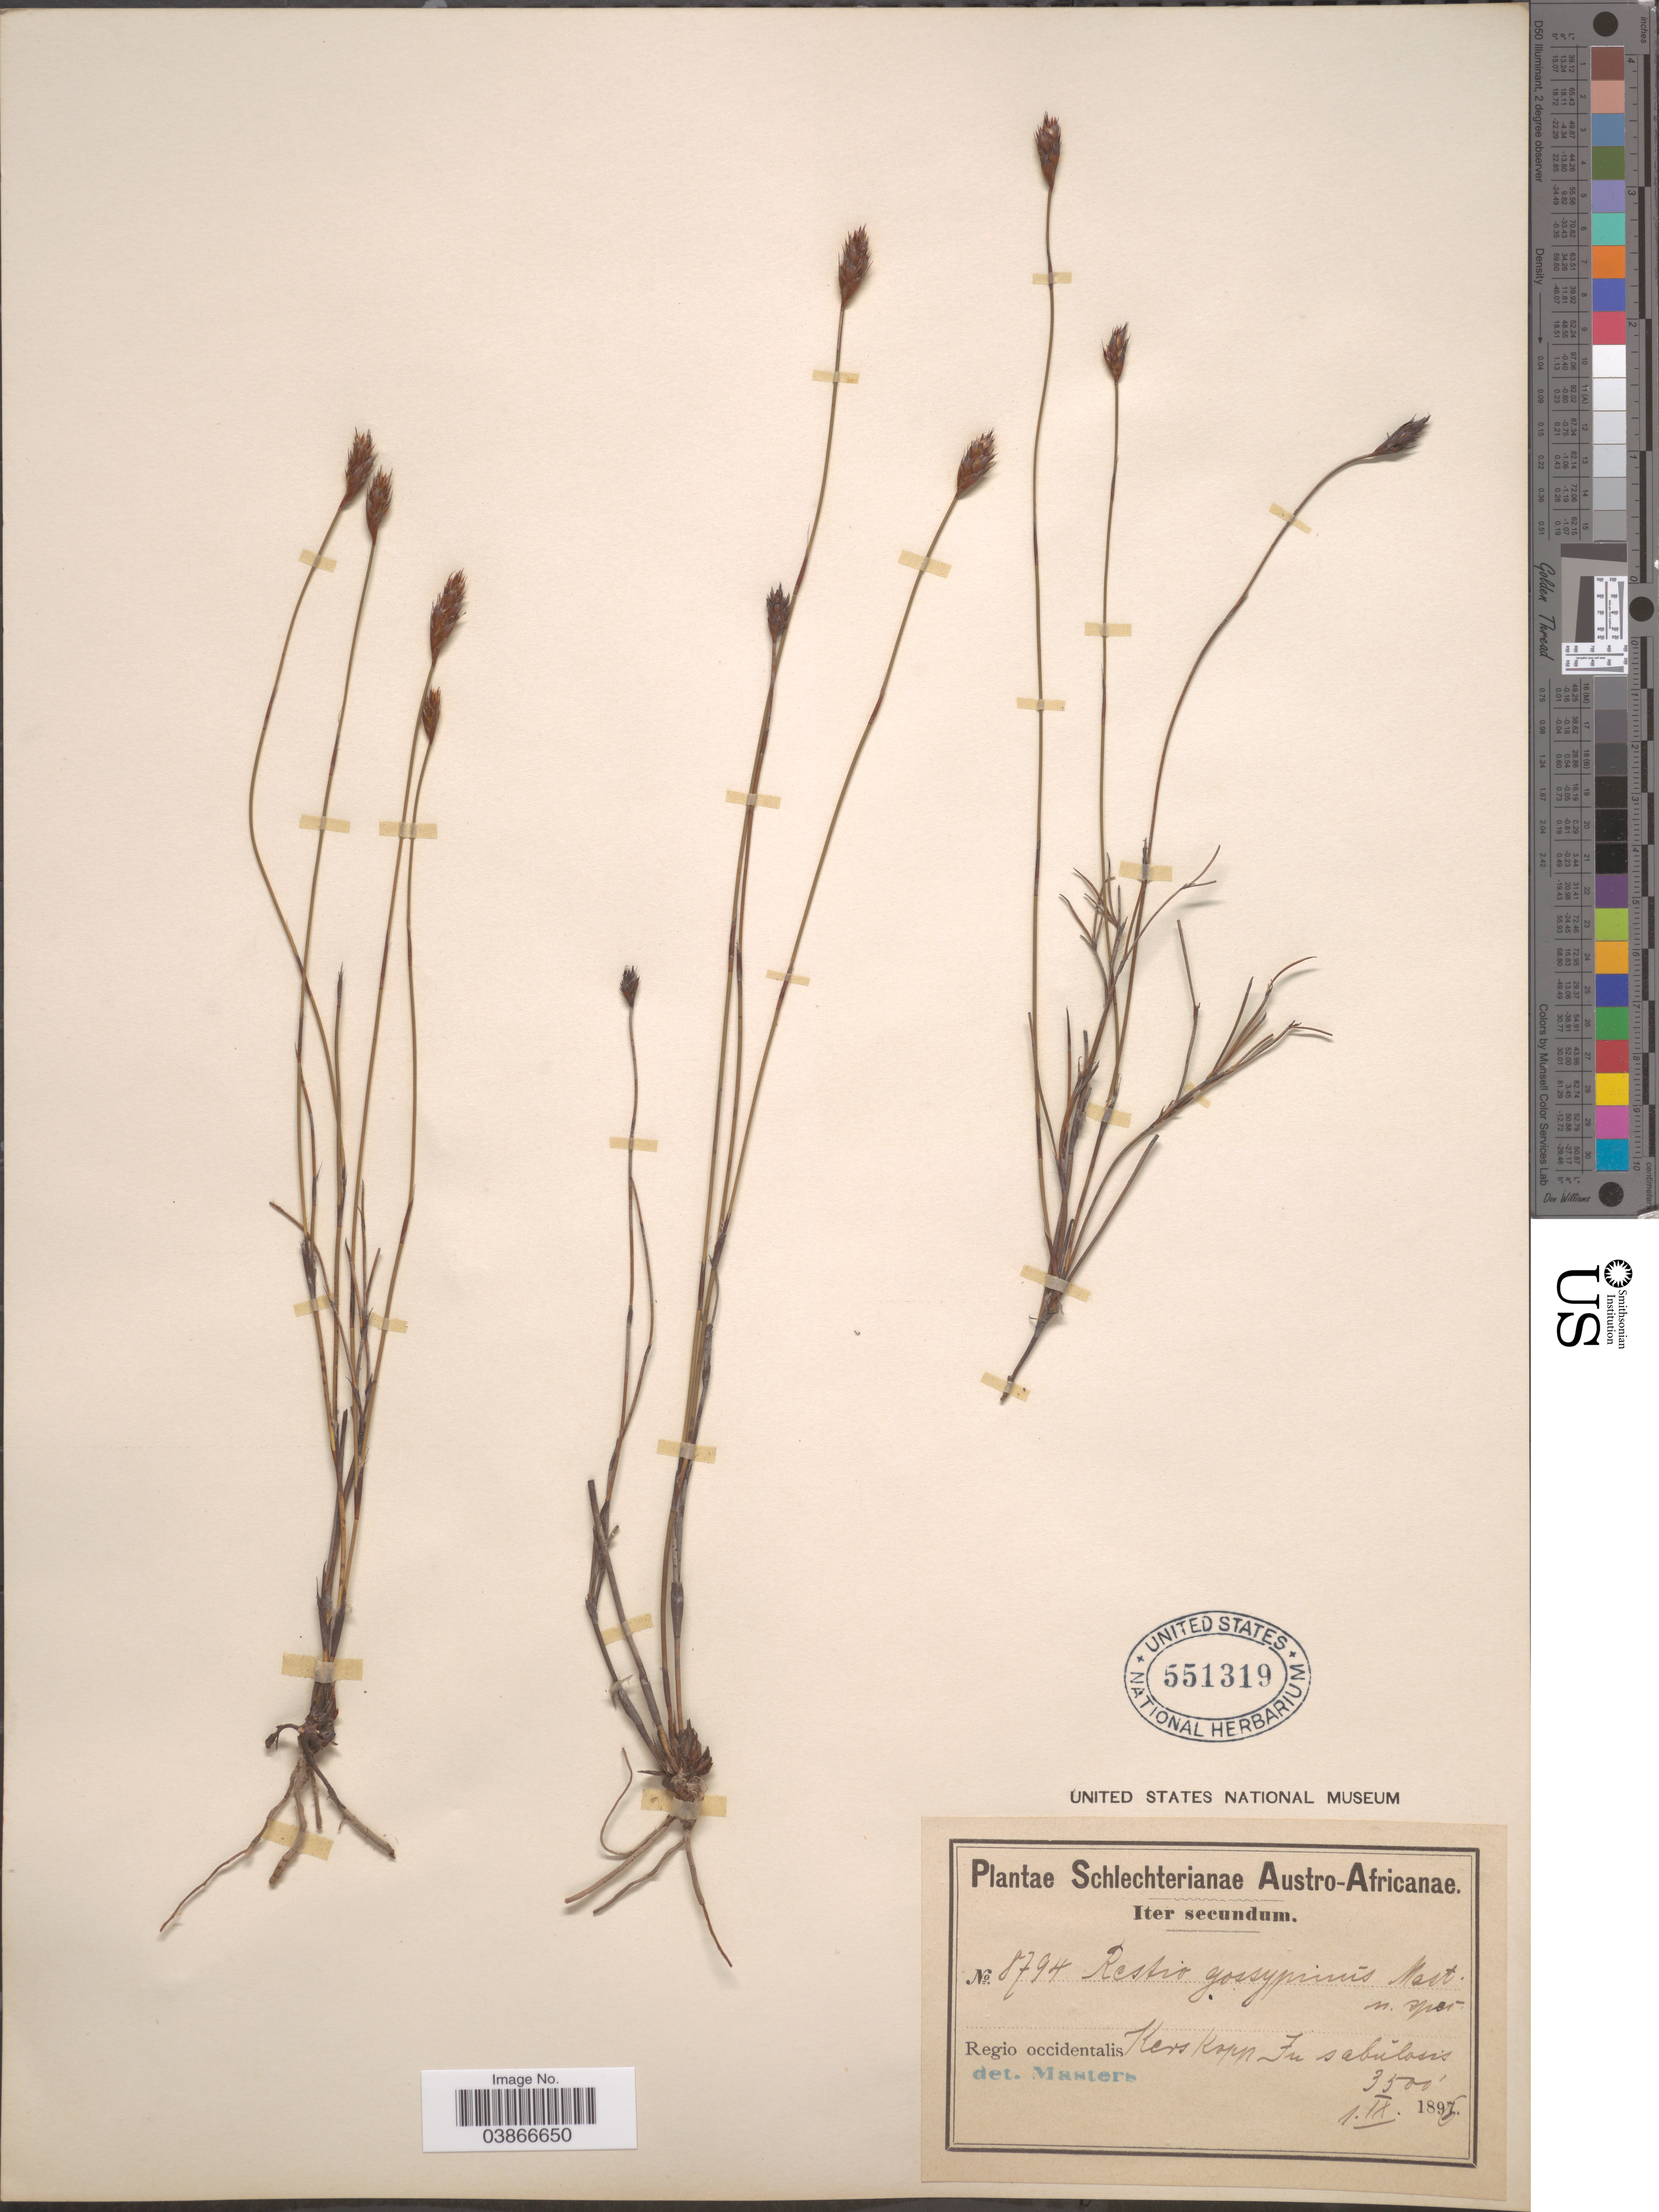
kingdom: Plantae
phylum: Tracheophyta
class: Liliopsida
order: Poales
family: Restionaceae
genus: Restio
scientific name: Restio gossypinus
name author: Mast.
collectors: Schlechter, --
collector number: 8794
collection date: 1867-09-01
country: South Africa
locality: Austro-Africanæ. Regio occidentalis Kers Kopp In sabulosis.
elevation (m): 1067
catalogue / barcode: US 551319